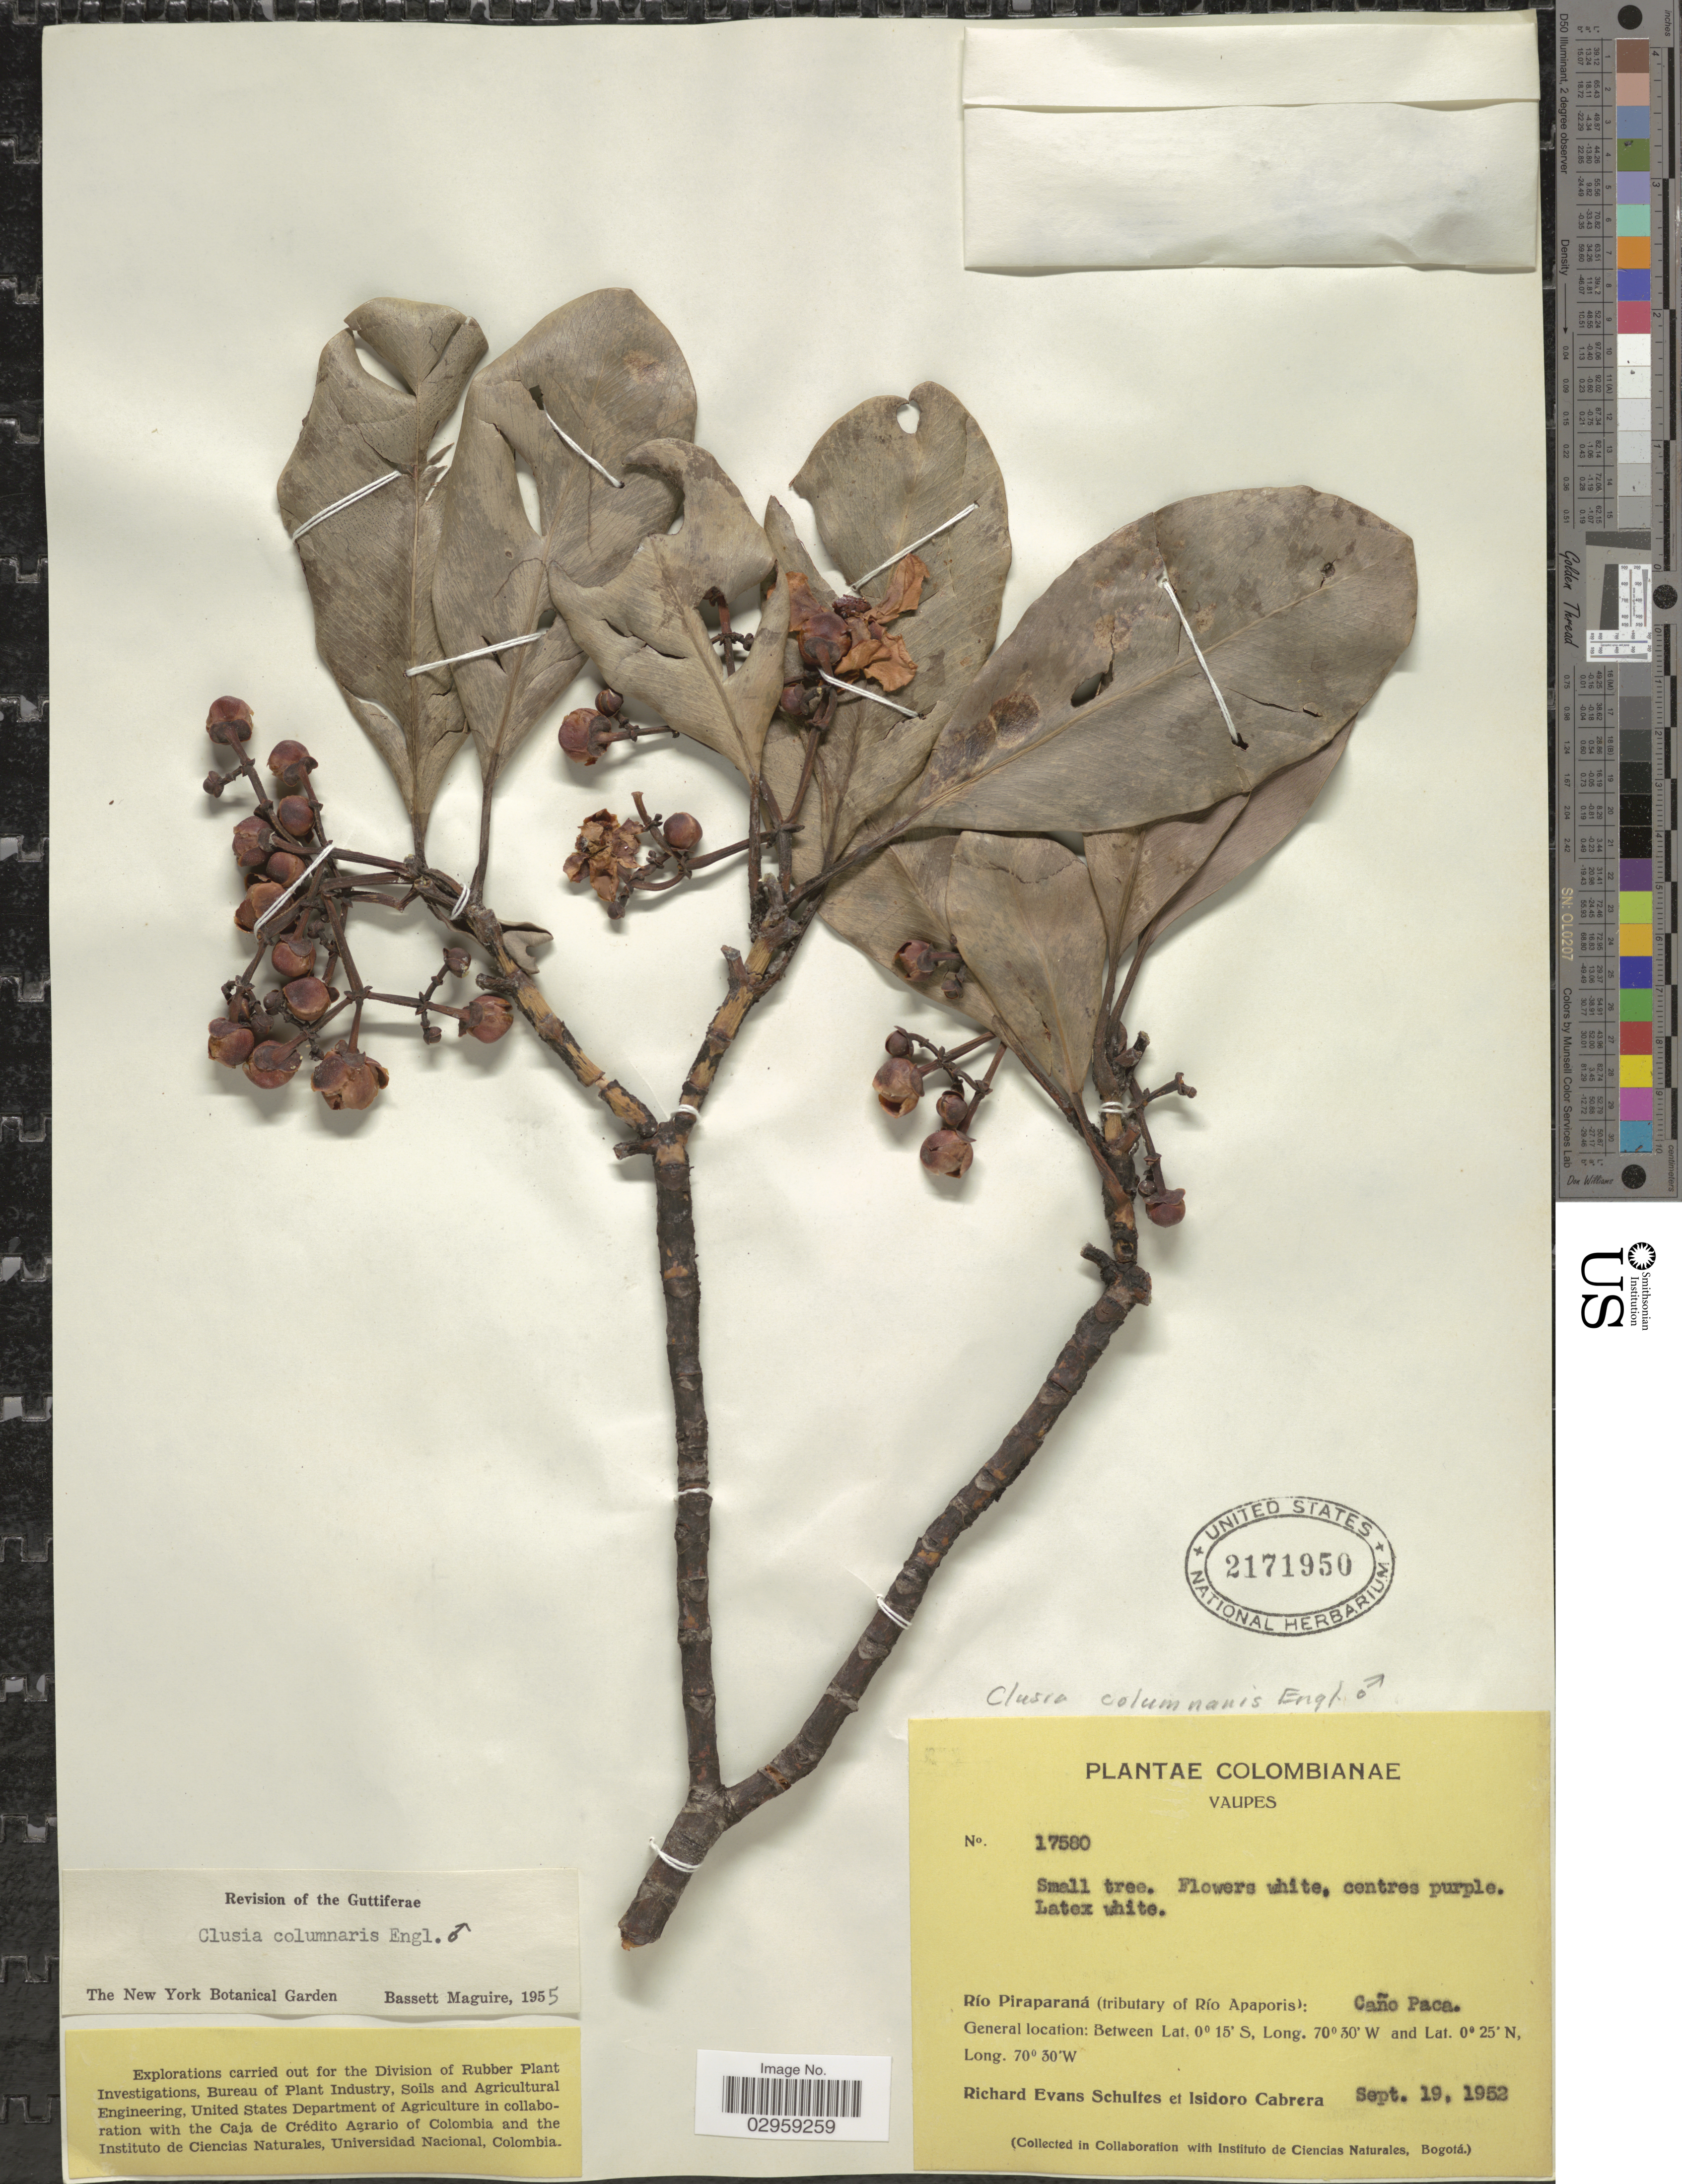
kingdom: Plantae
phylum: Tracheophyta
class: Magnoliopsida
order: Malpighiales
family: Clusiaceae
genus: Clusia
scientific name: Clusia columnaris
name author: Engl.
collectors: R. E. Schultes & I. Cabrera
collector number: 17580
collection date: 1952-09-19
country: Colombia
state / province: Vaupés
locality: Río Piraparaná. (tributary of Río Apaporis): Caño Paca.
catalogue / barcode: US 2171950